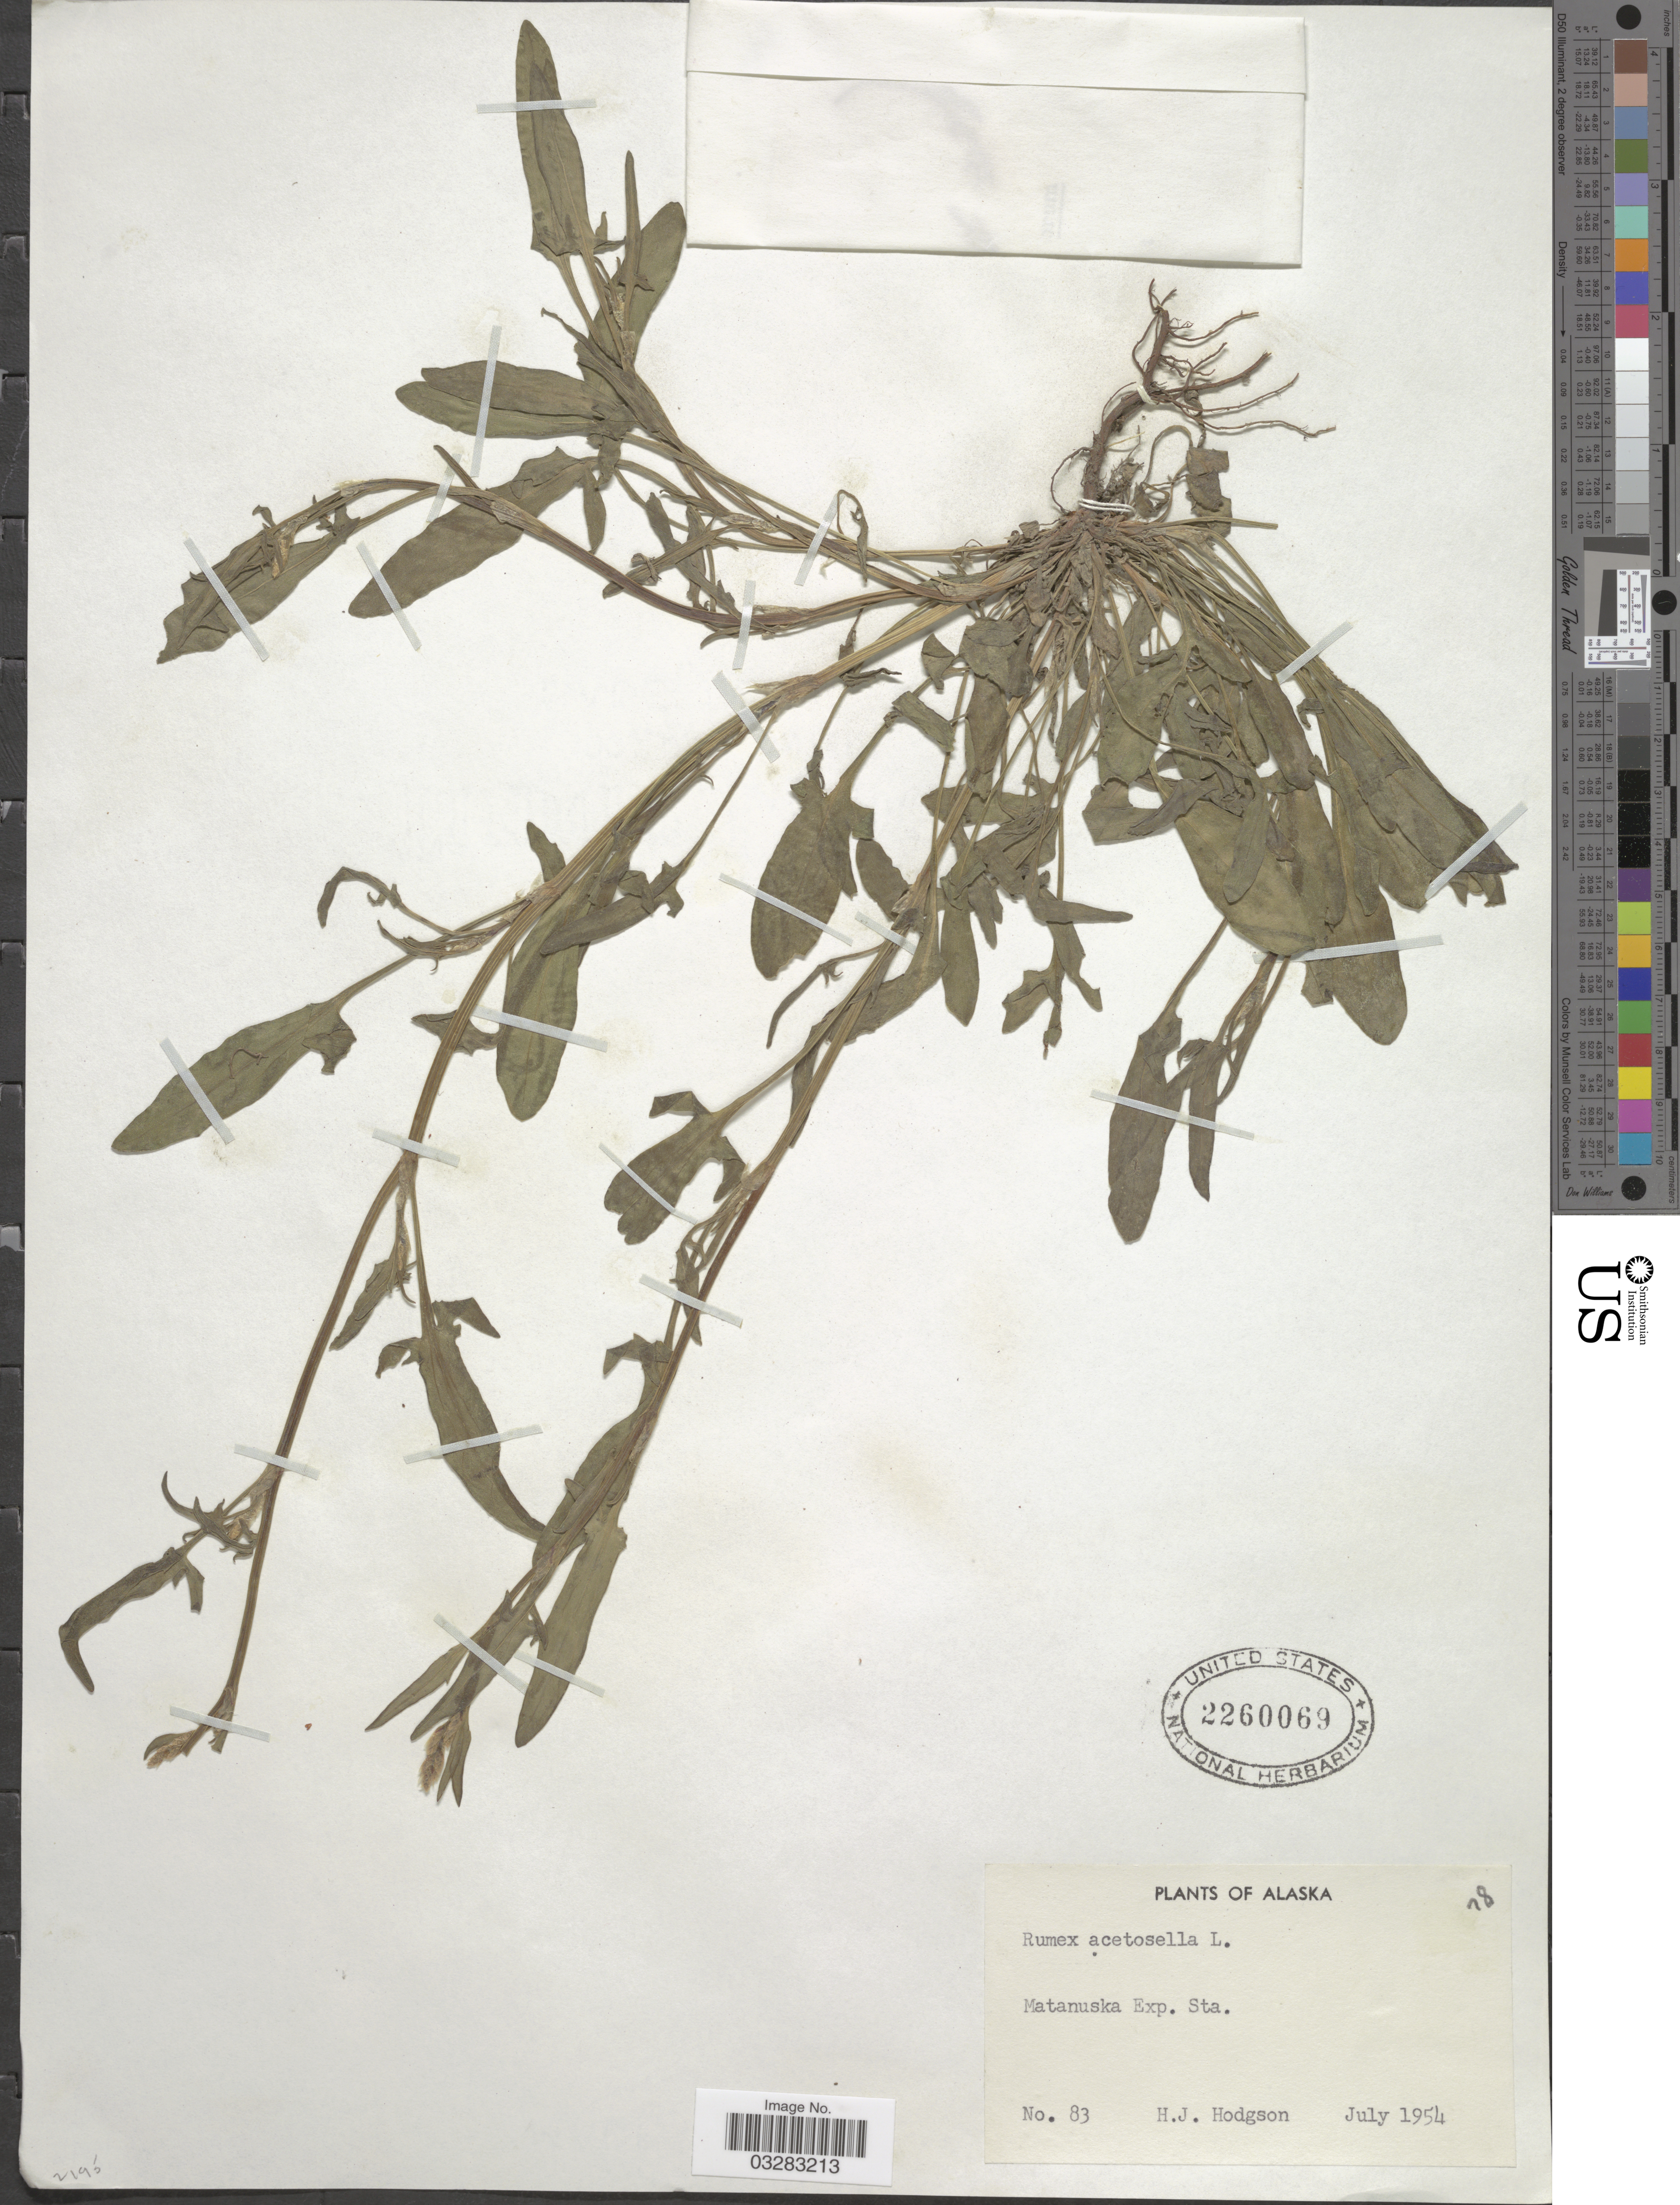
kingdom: Plantae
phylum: Tracheophyta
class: Magnoliopsida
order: Caryophyllales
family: Polygonaceae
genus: Rumex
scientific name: Rumex acetosella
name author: L.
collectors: H. J. Hodgson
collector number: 83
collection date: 1954-07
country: United States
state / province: Alaska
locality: Matanuska Exp. Sta.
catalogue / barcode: US 2260069